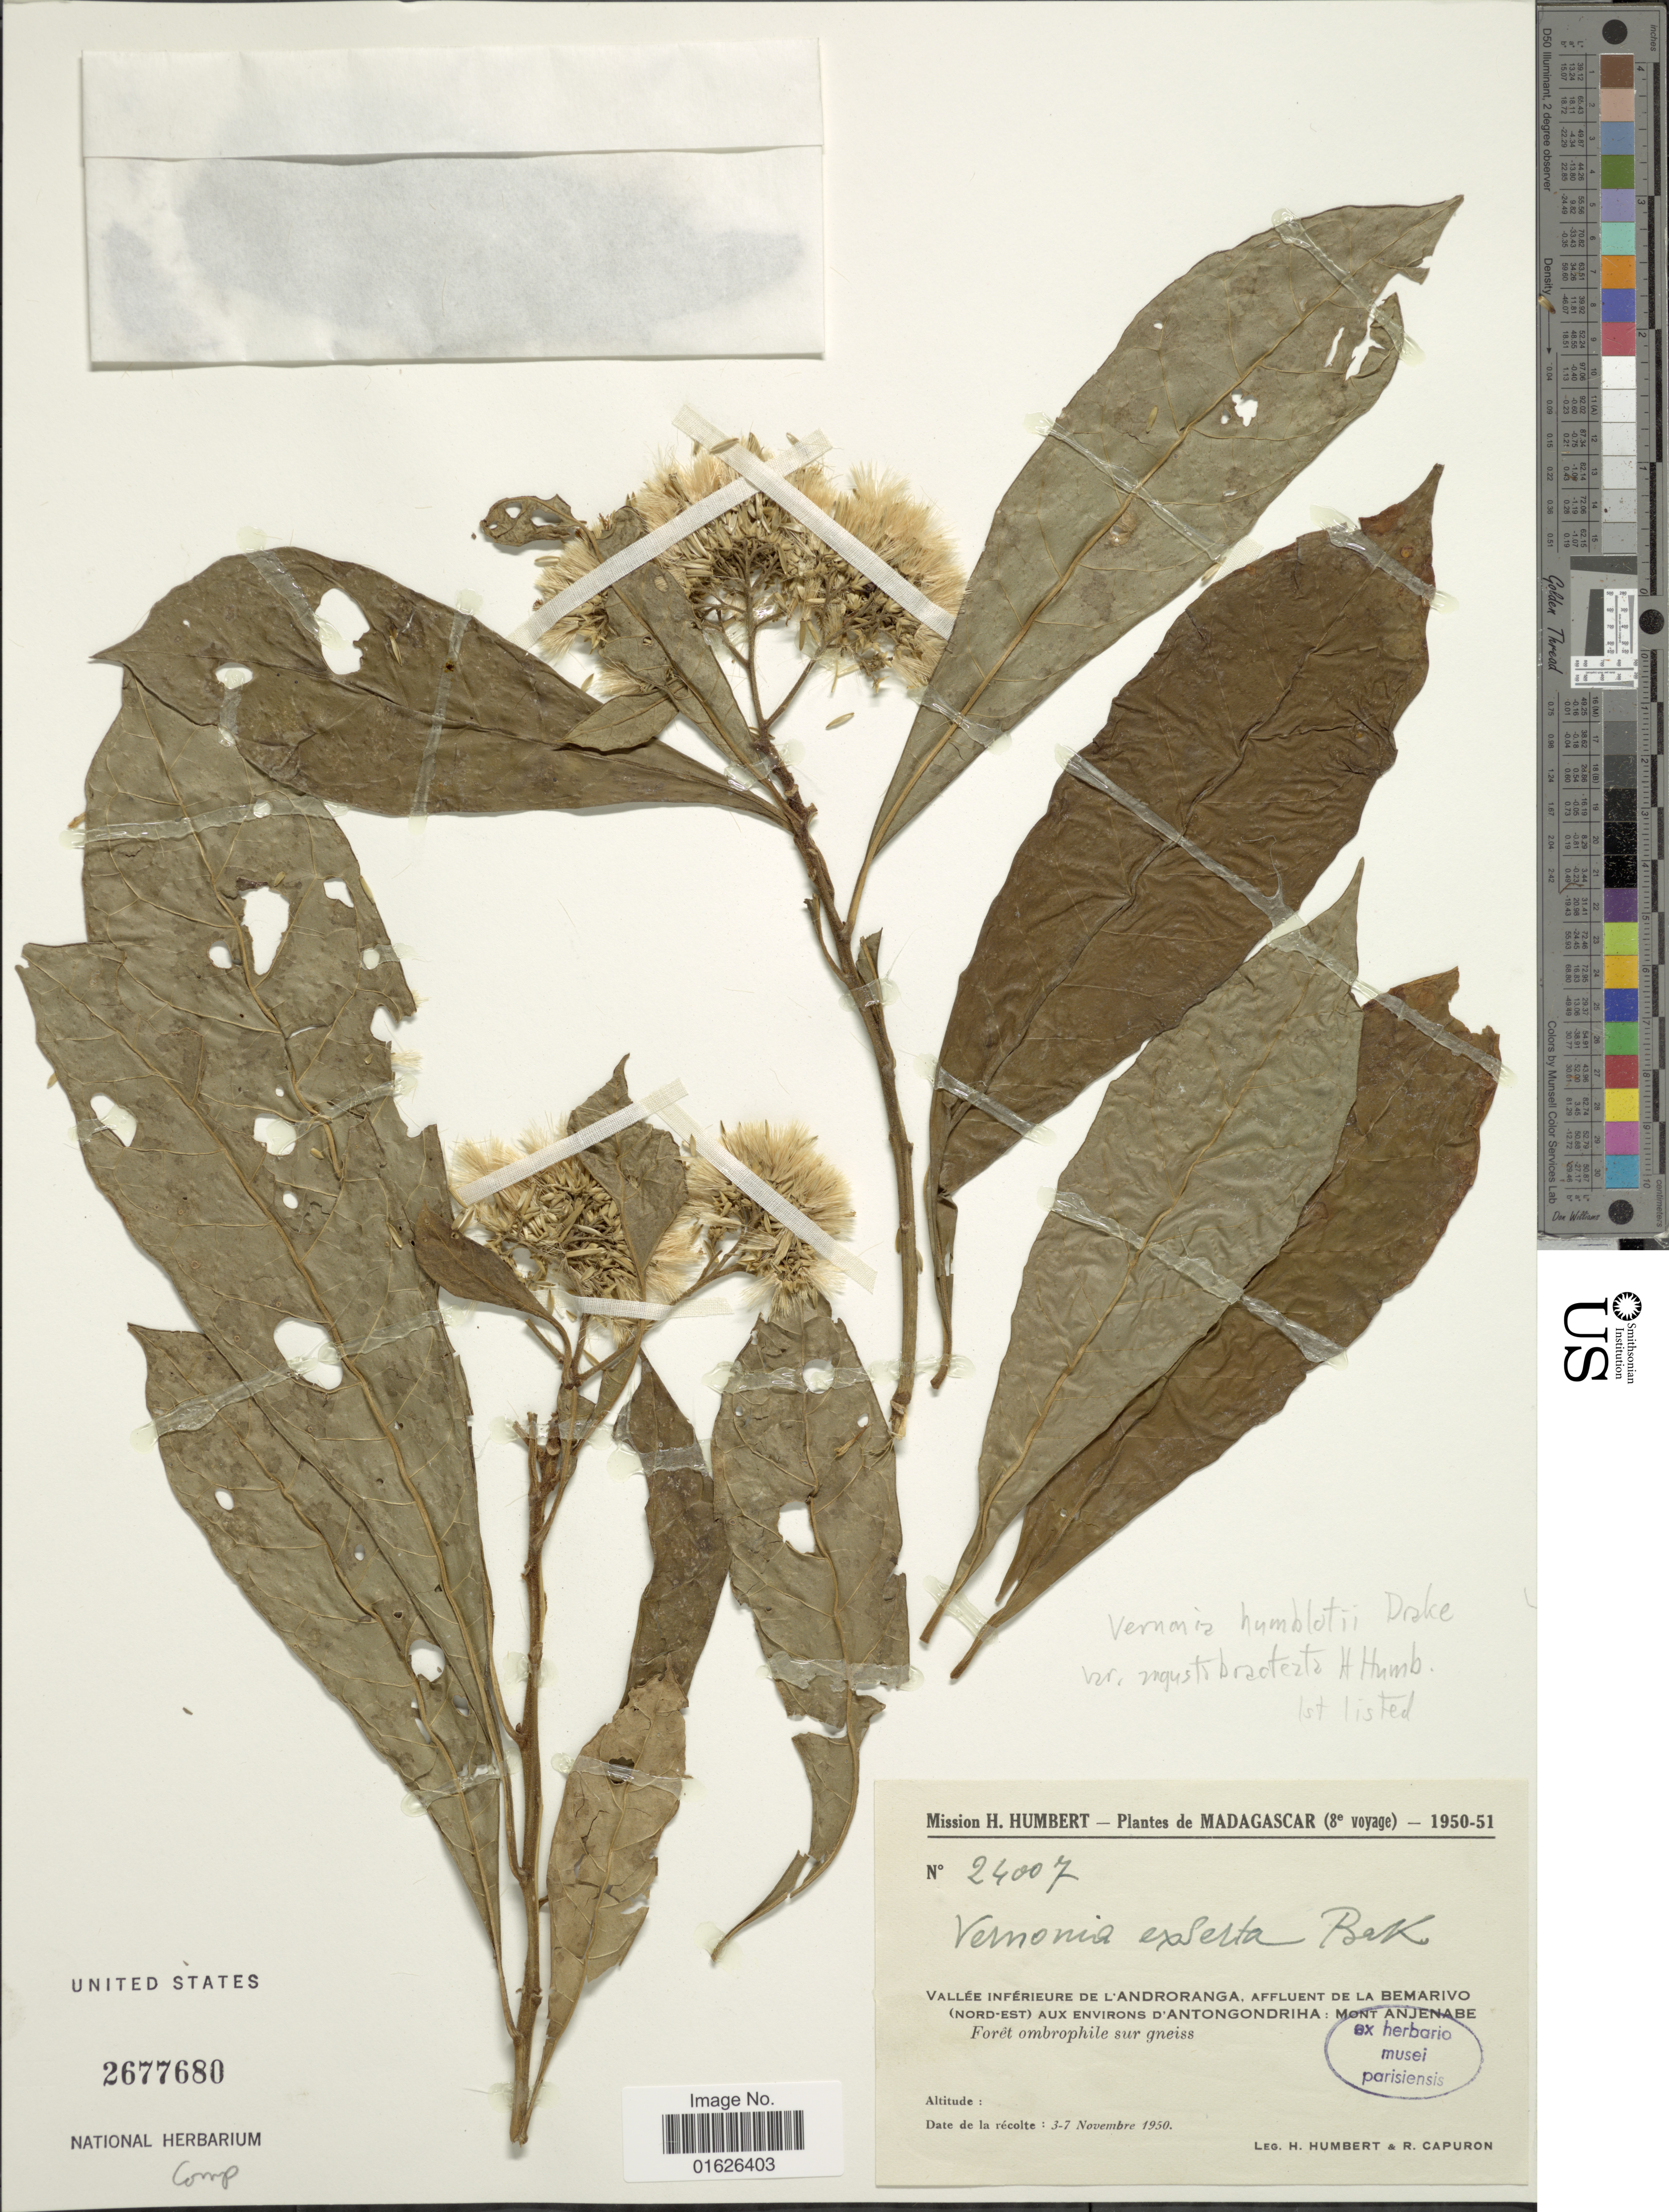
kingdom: Plantae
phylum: Tracheophyta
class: Magnoliopsida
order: Asterales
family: Asteraceae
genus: Gymnanthemum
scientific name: Gymnanthemum humblotii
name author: (Drake) H. Rob.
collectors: H. Humbert & R. Capuron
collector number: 24007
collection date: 1950-11-03/1950-11-07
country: Madagascar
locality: Vallee inferieure de L'Androranga, Affluent de la Bemarivo ( nord - est ) aux environs d'Antongondriha: Mont Anjenabe.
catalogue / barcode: US 2677680